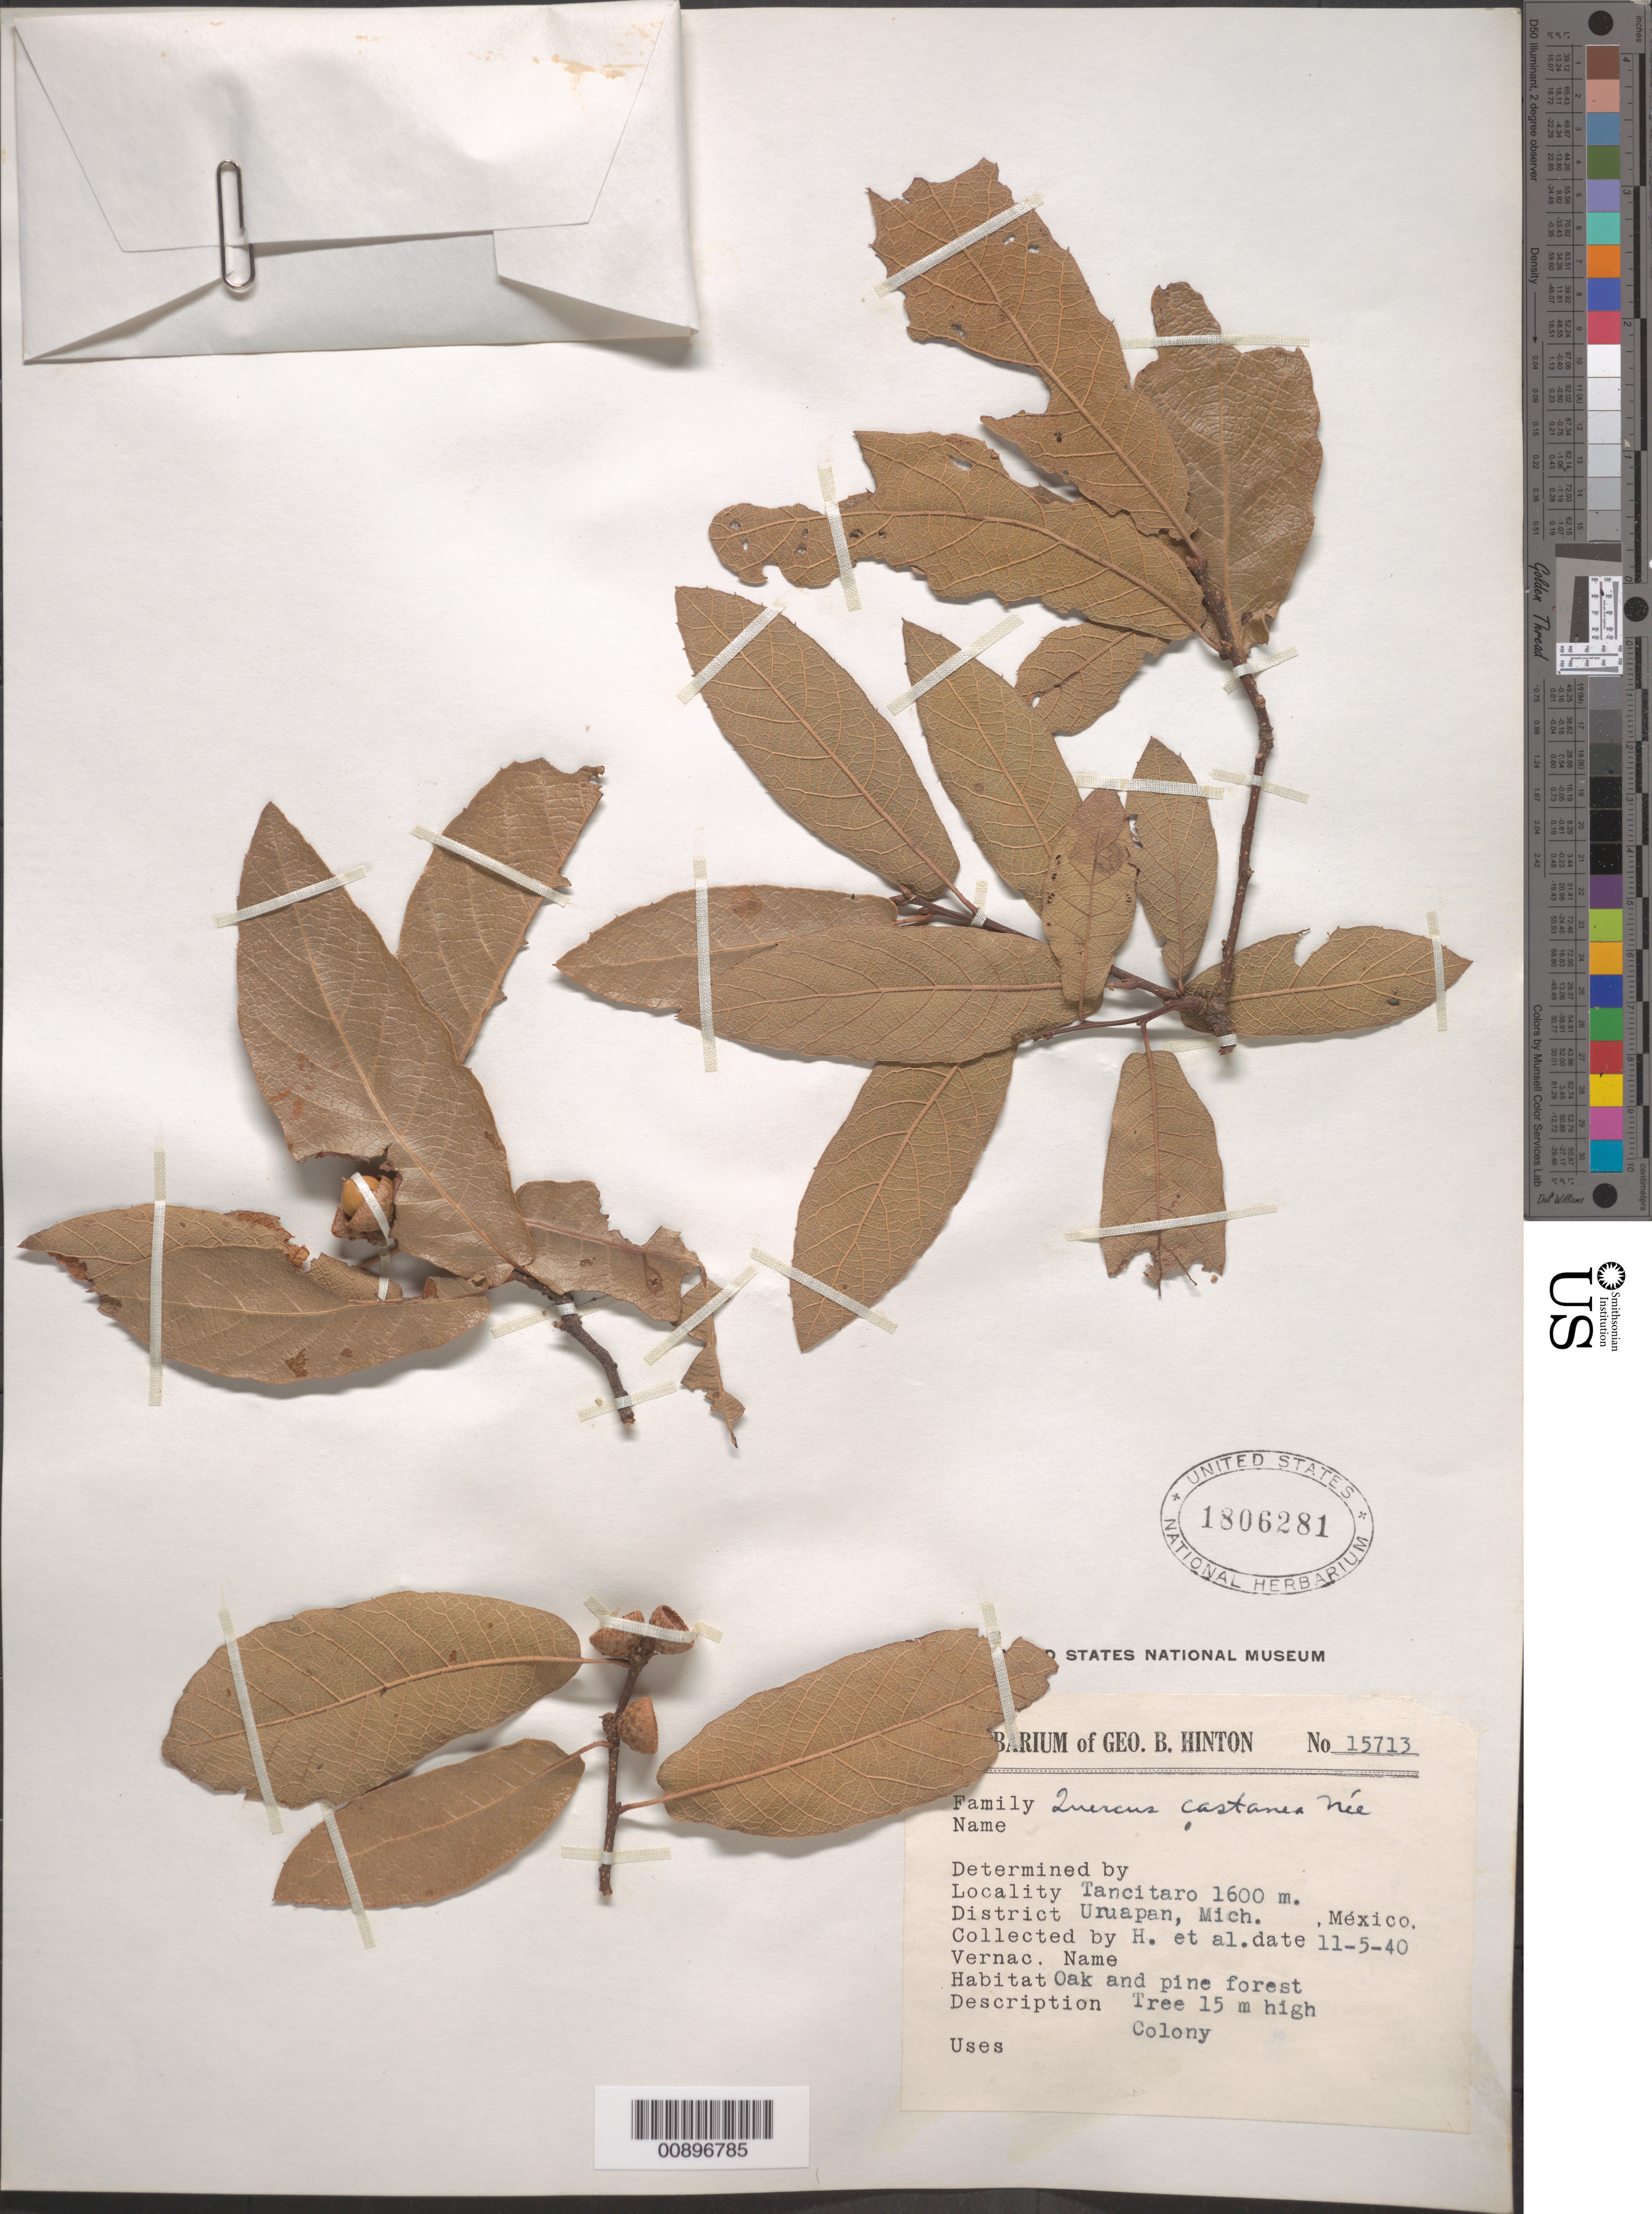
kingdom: Plantae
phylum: Tracheophyta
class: Magnoliopsida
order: Fagales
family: Fagaceae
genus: Quercus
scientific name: Quercus castanea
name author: Née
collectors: G. B. Hinton & et al.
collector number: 15713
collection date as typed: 05 Nov 1940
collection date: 1940-11-05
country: Mexico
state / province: Michoacán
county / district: Uruapan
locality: Tancitaro, District Uruapan, Michoacán.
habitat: Oak and pine forest.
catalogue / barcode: US 1806281